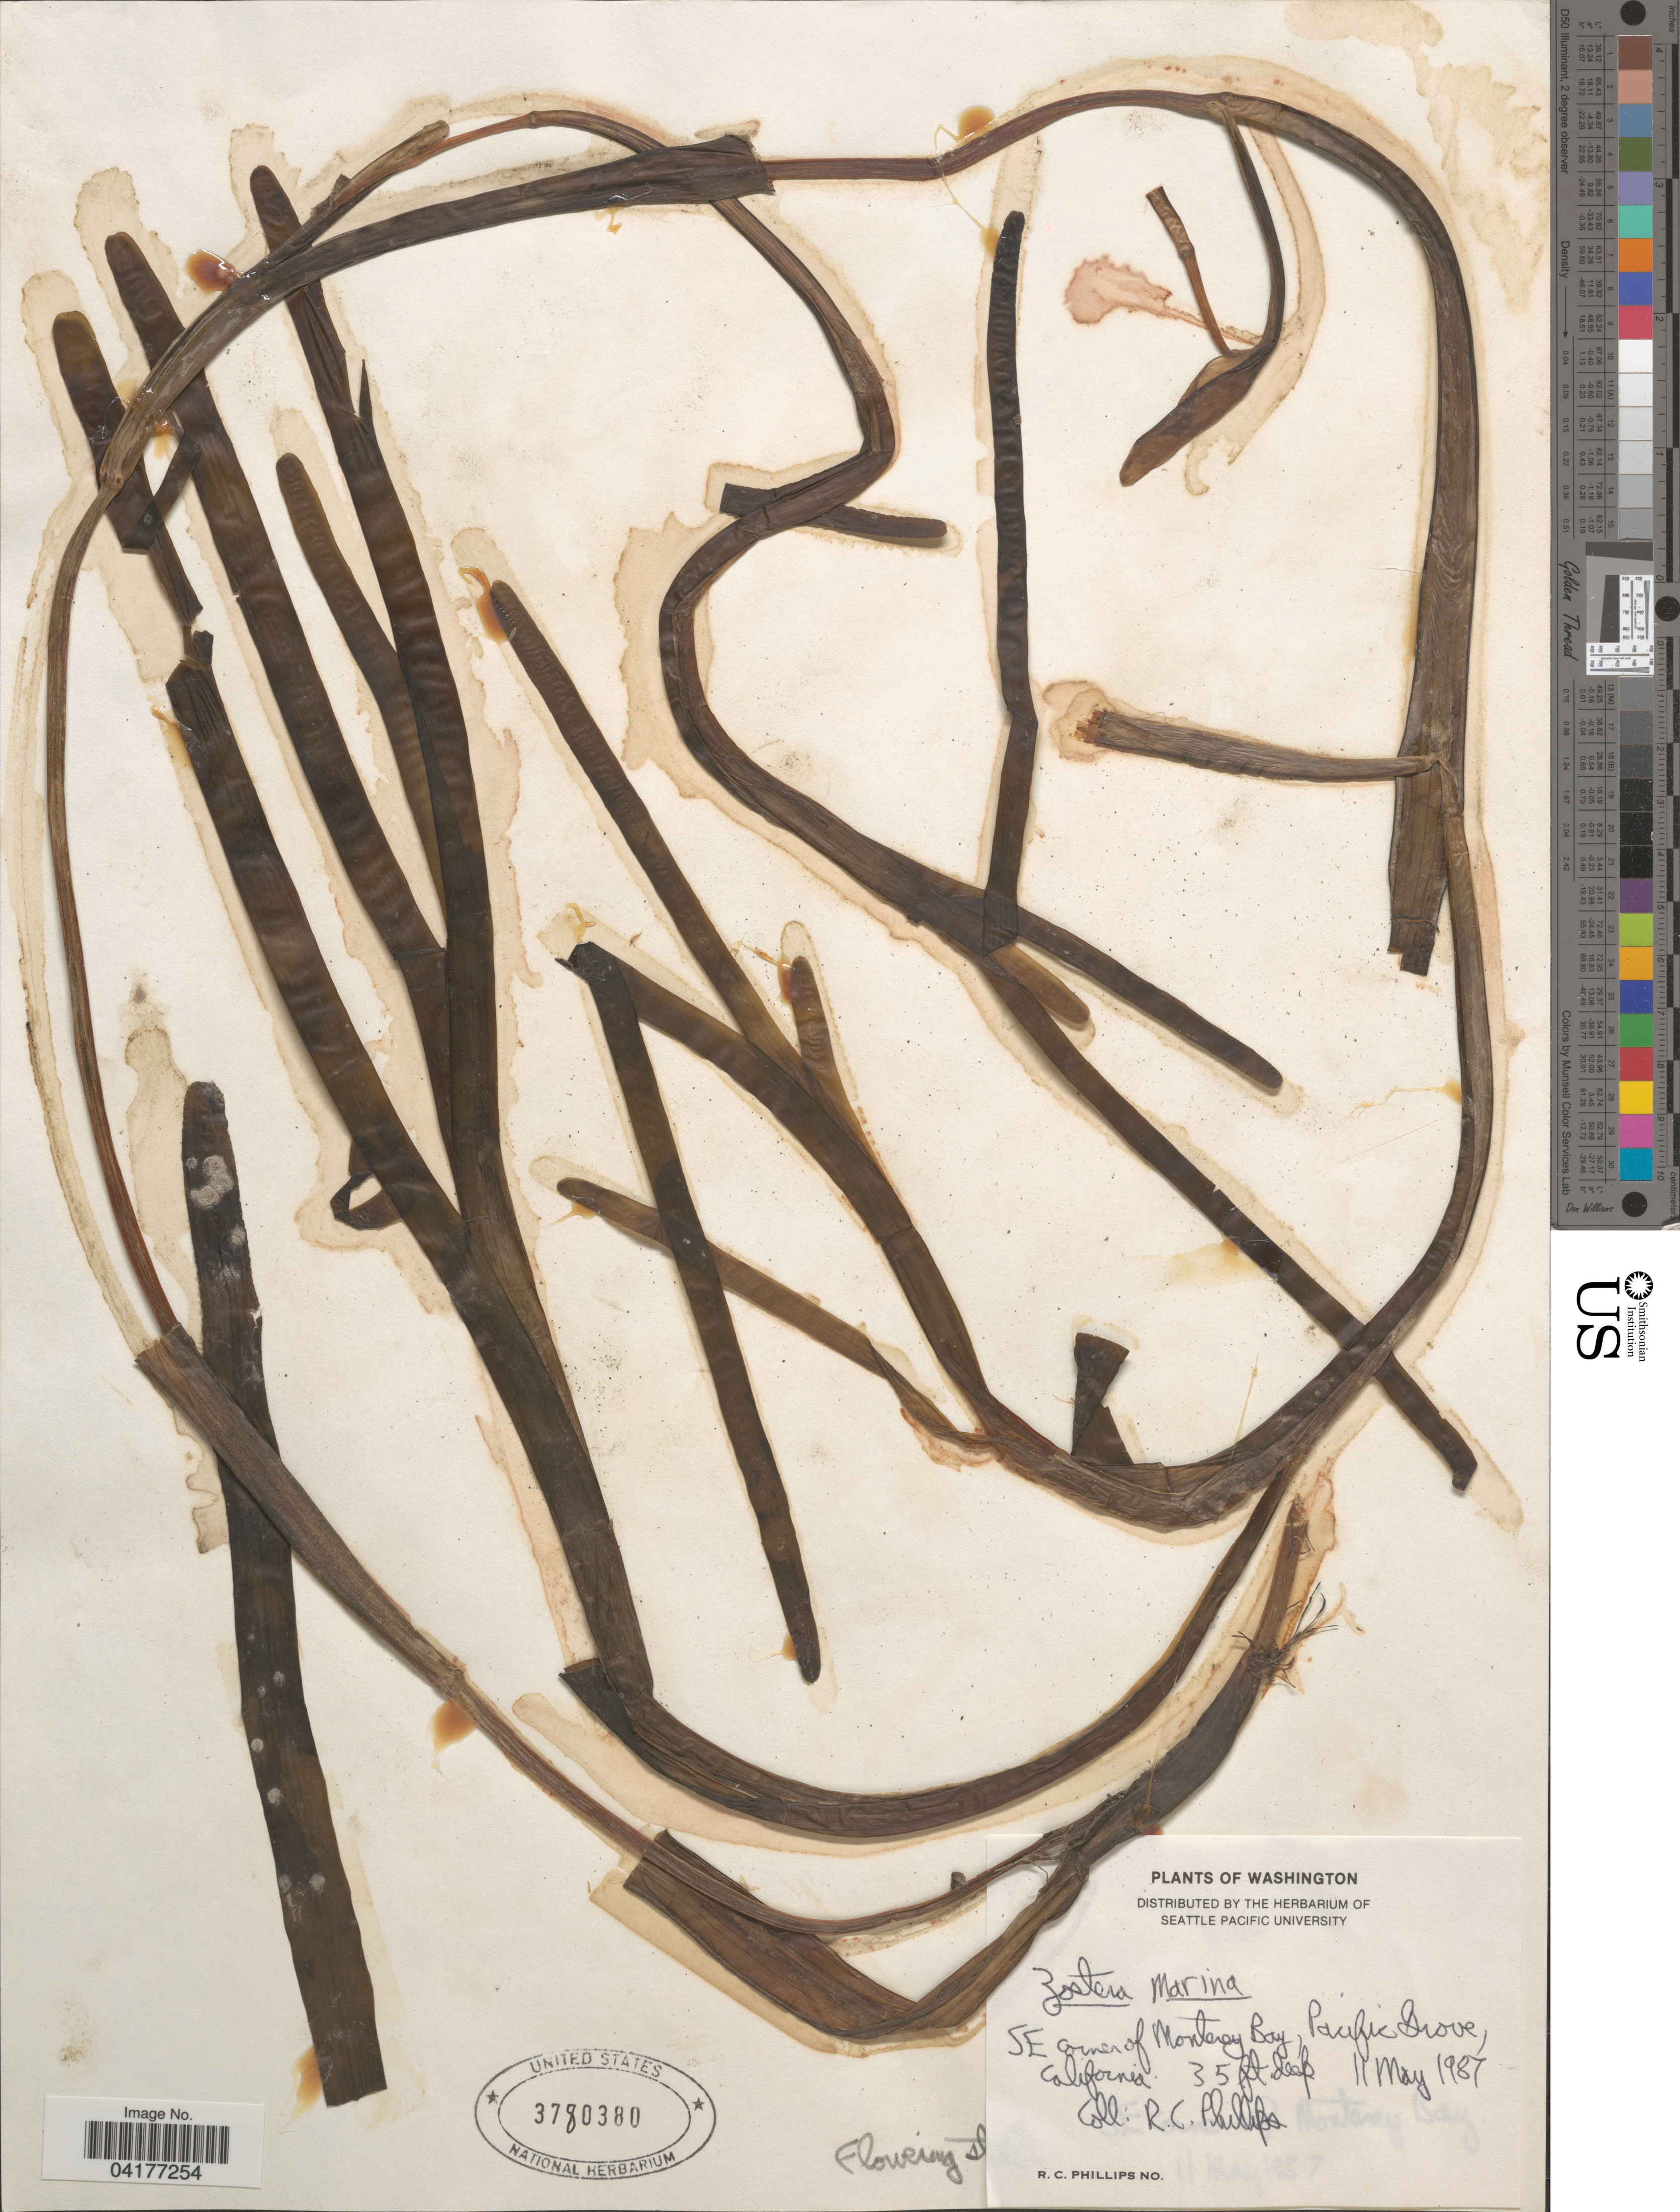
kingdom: Plantae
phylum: Tracheophyta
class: Liliopsida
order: Alismatales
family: Zosteraceae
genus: Zostera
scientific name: Zostera marina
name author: L.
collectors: R. C. Phillips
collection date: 1987-05-11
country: United States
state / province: California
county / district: Monterey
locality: SE corner of Monterey Bay, Pacific Grove.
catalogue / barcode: US 3780380